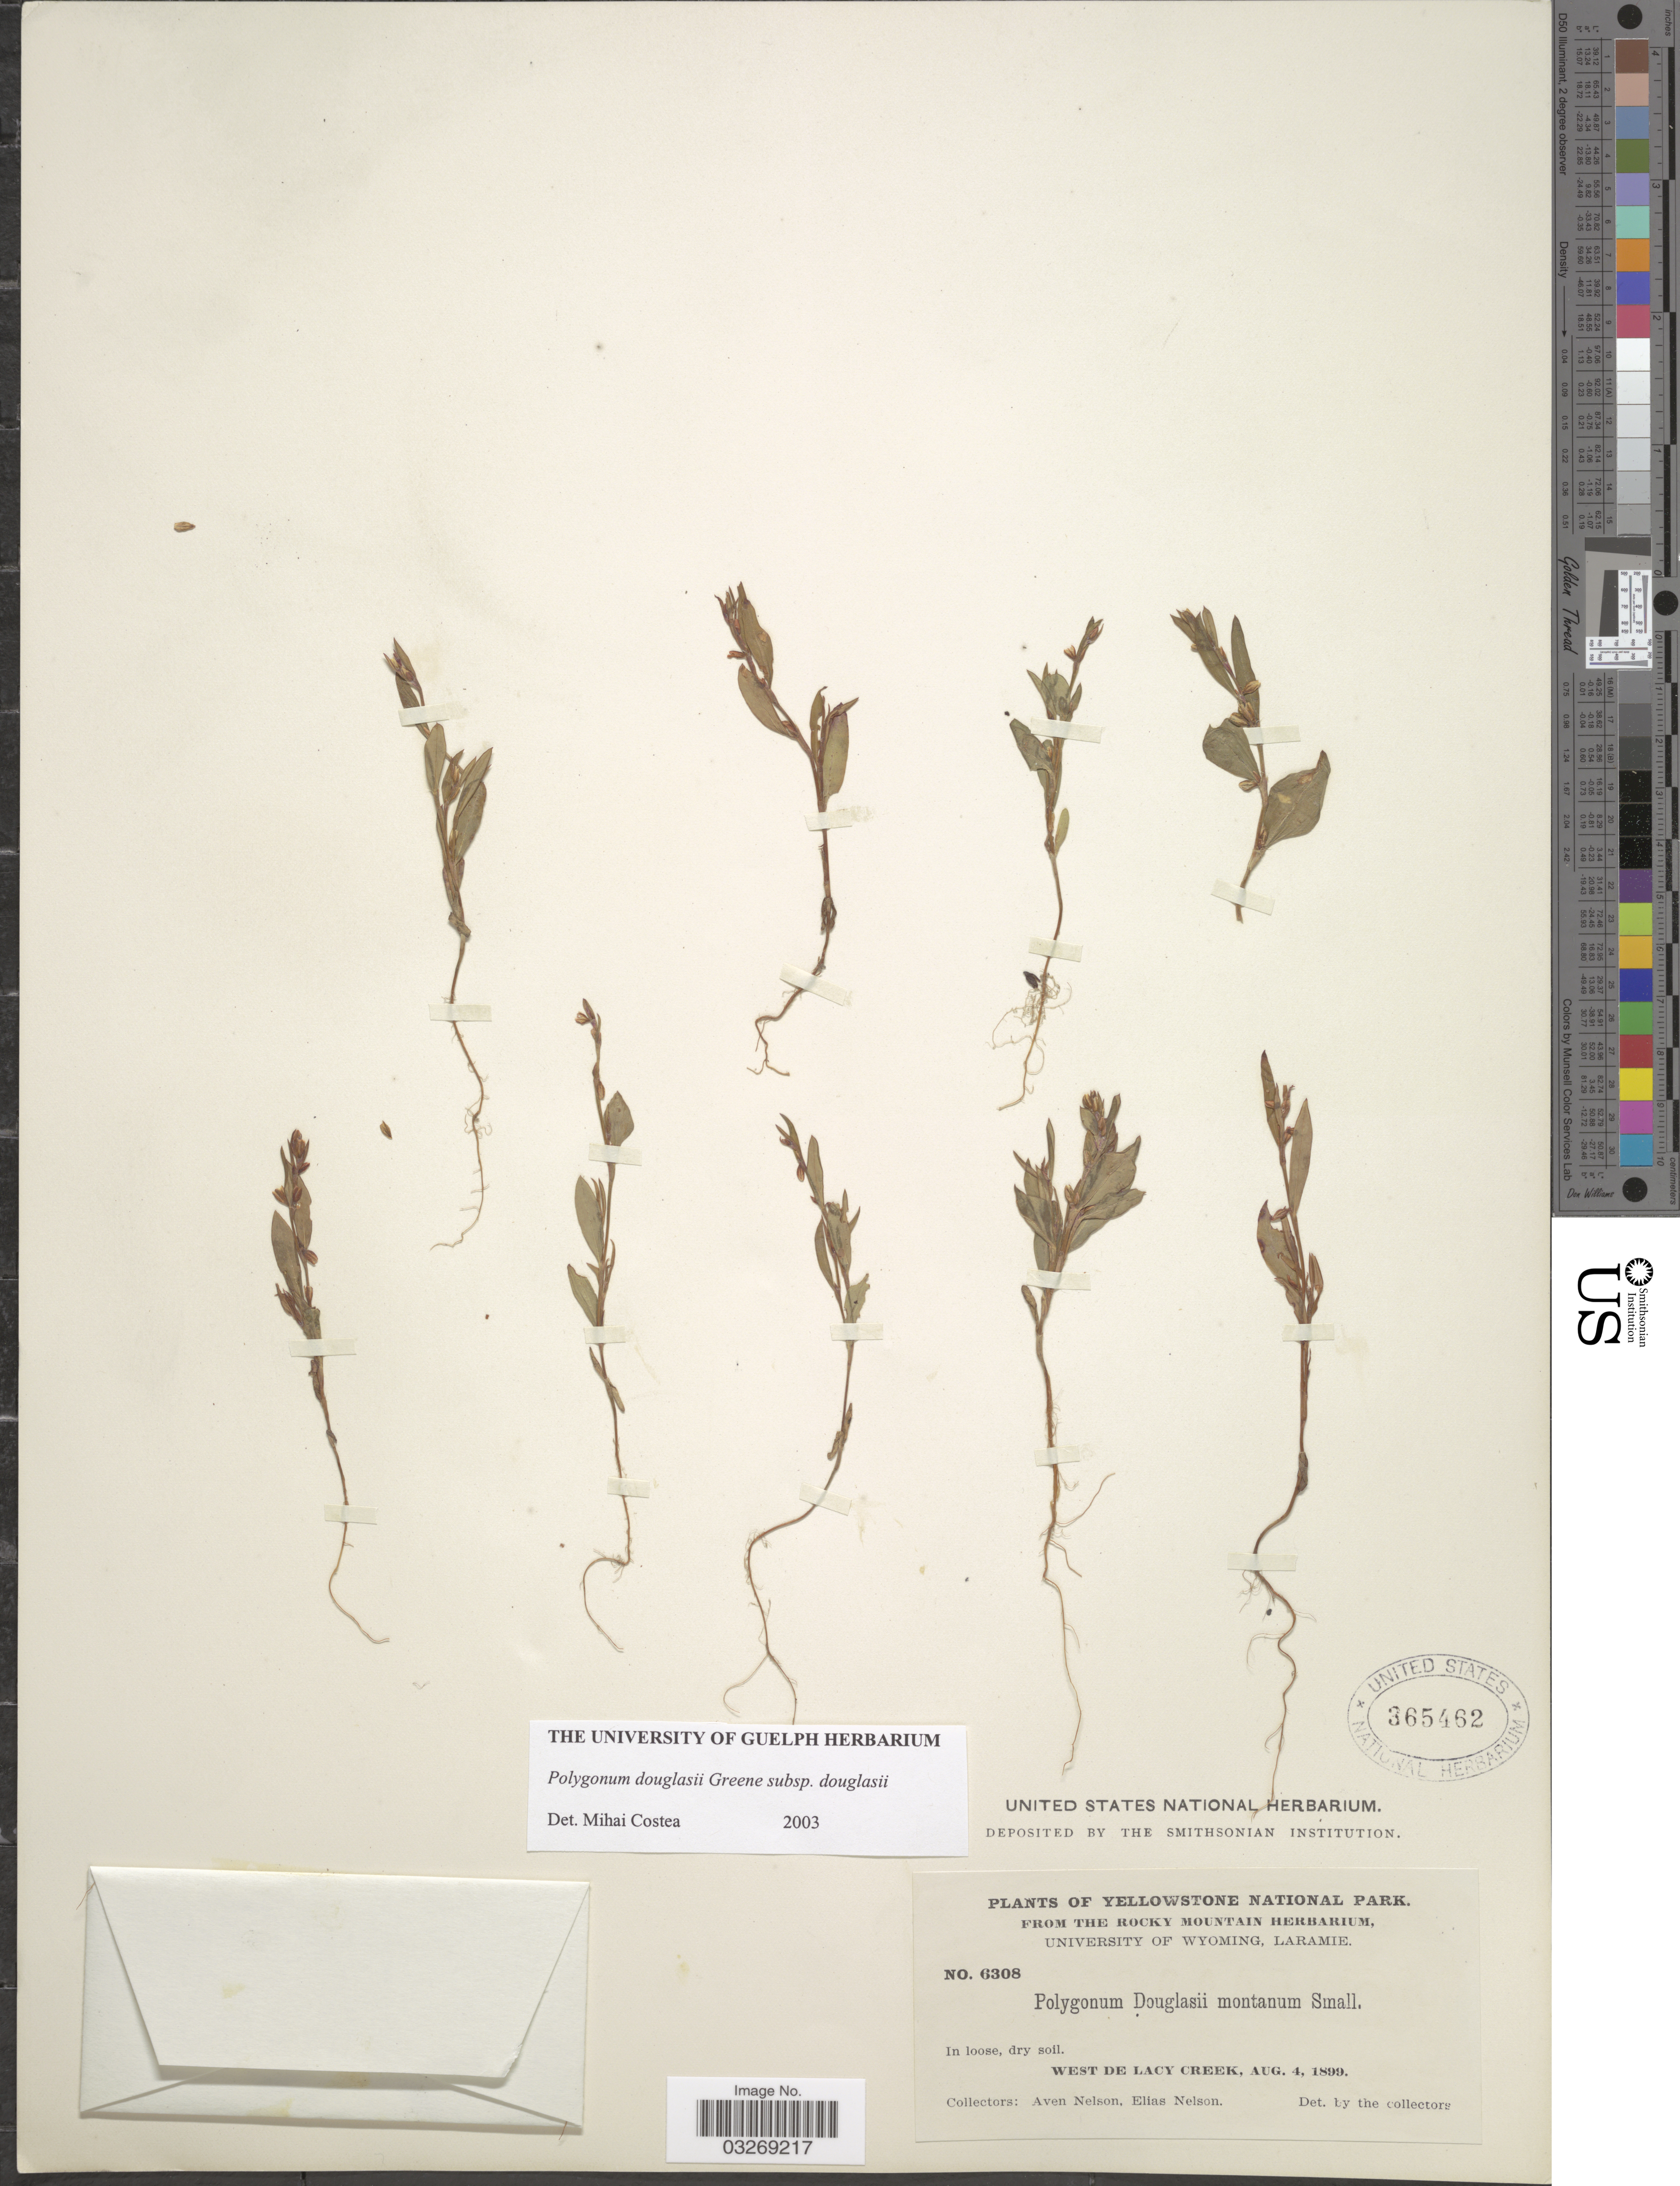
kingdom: Plantae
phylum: Tracheophyta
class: Magnoliopsida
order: Caryophyllales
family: Polygonaceae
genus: Polygonum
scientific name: Polygonum douglasii subsp. douglasii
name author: Greene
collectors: A. Nelson & E. Nelson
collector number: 6308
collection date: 1899-08-04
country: United States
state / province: Wyoming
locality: Yellowstone National Park. West de Lacy Creek.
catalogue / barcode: US 365462